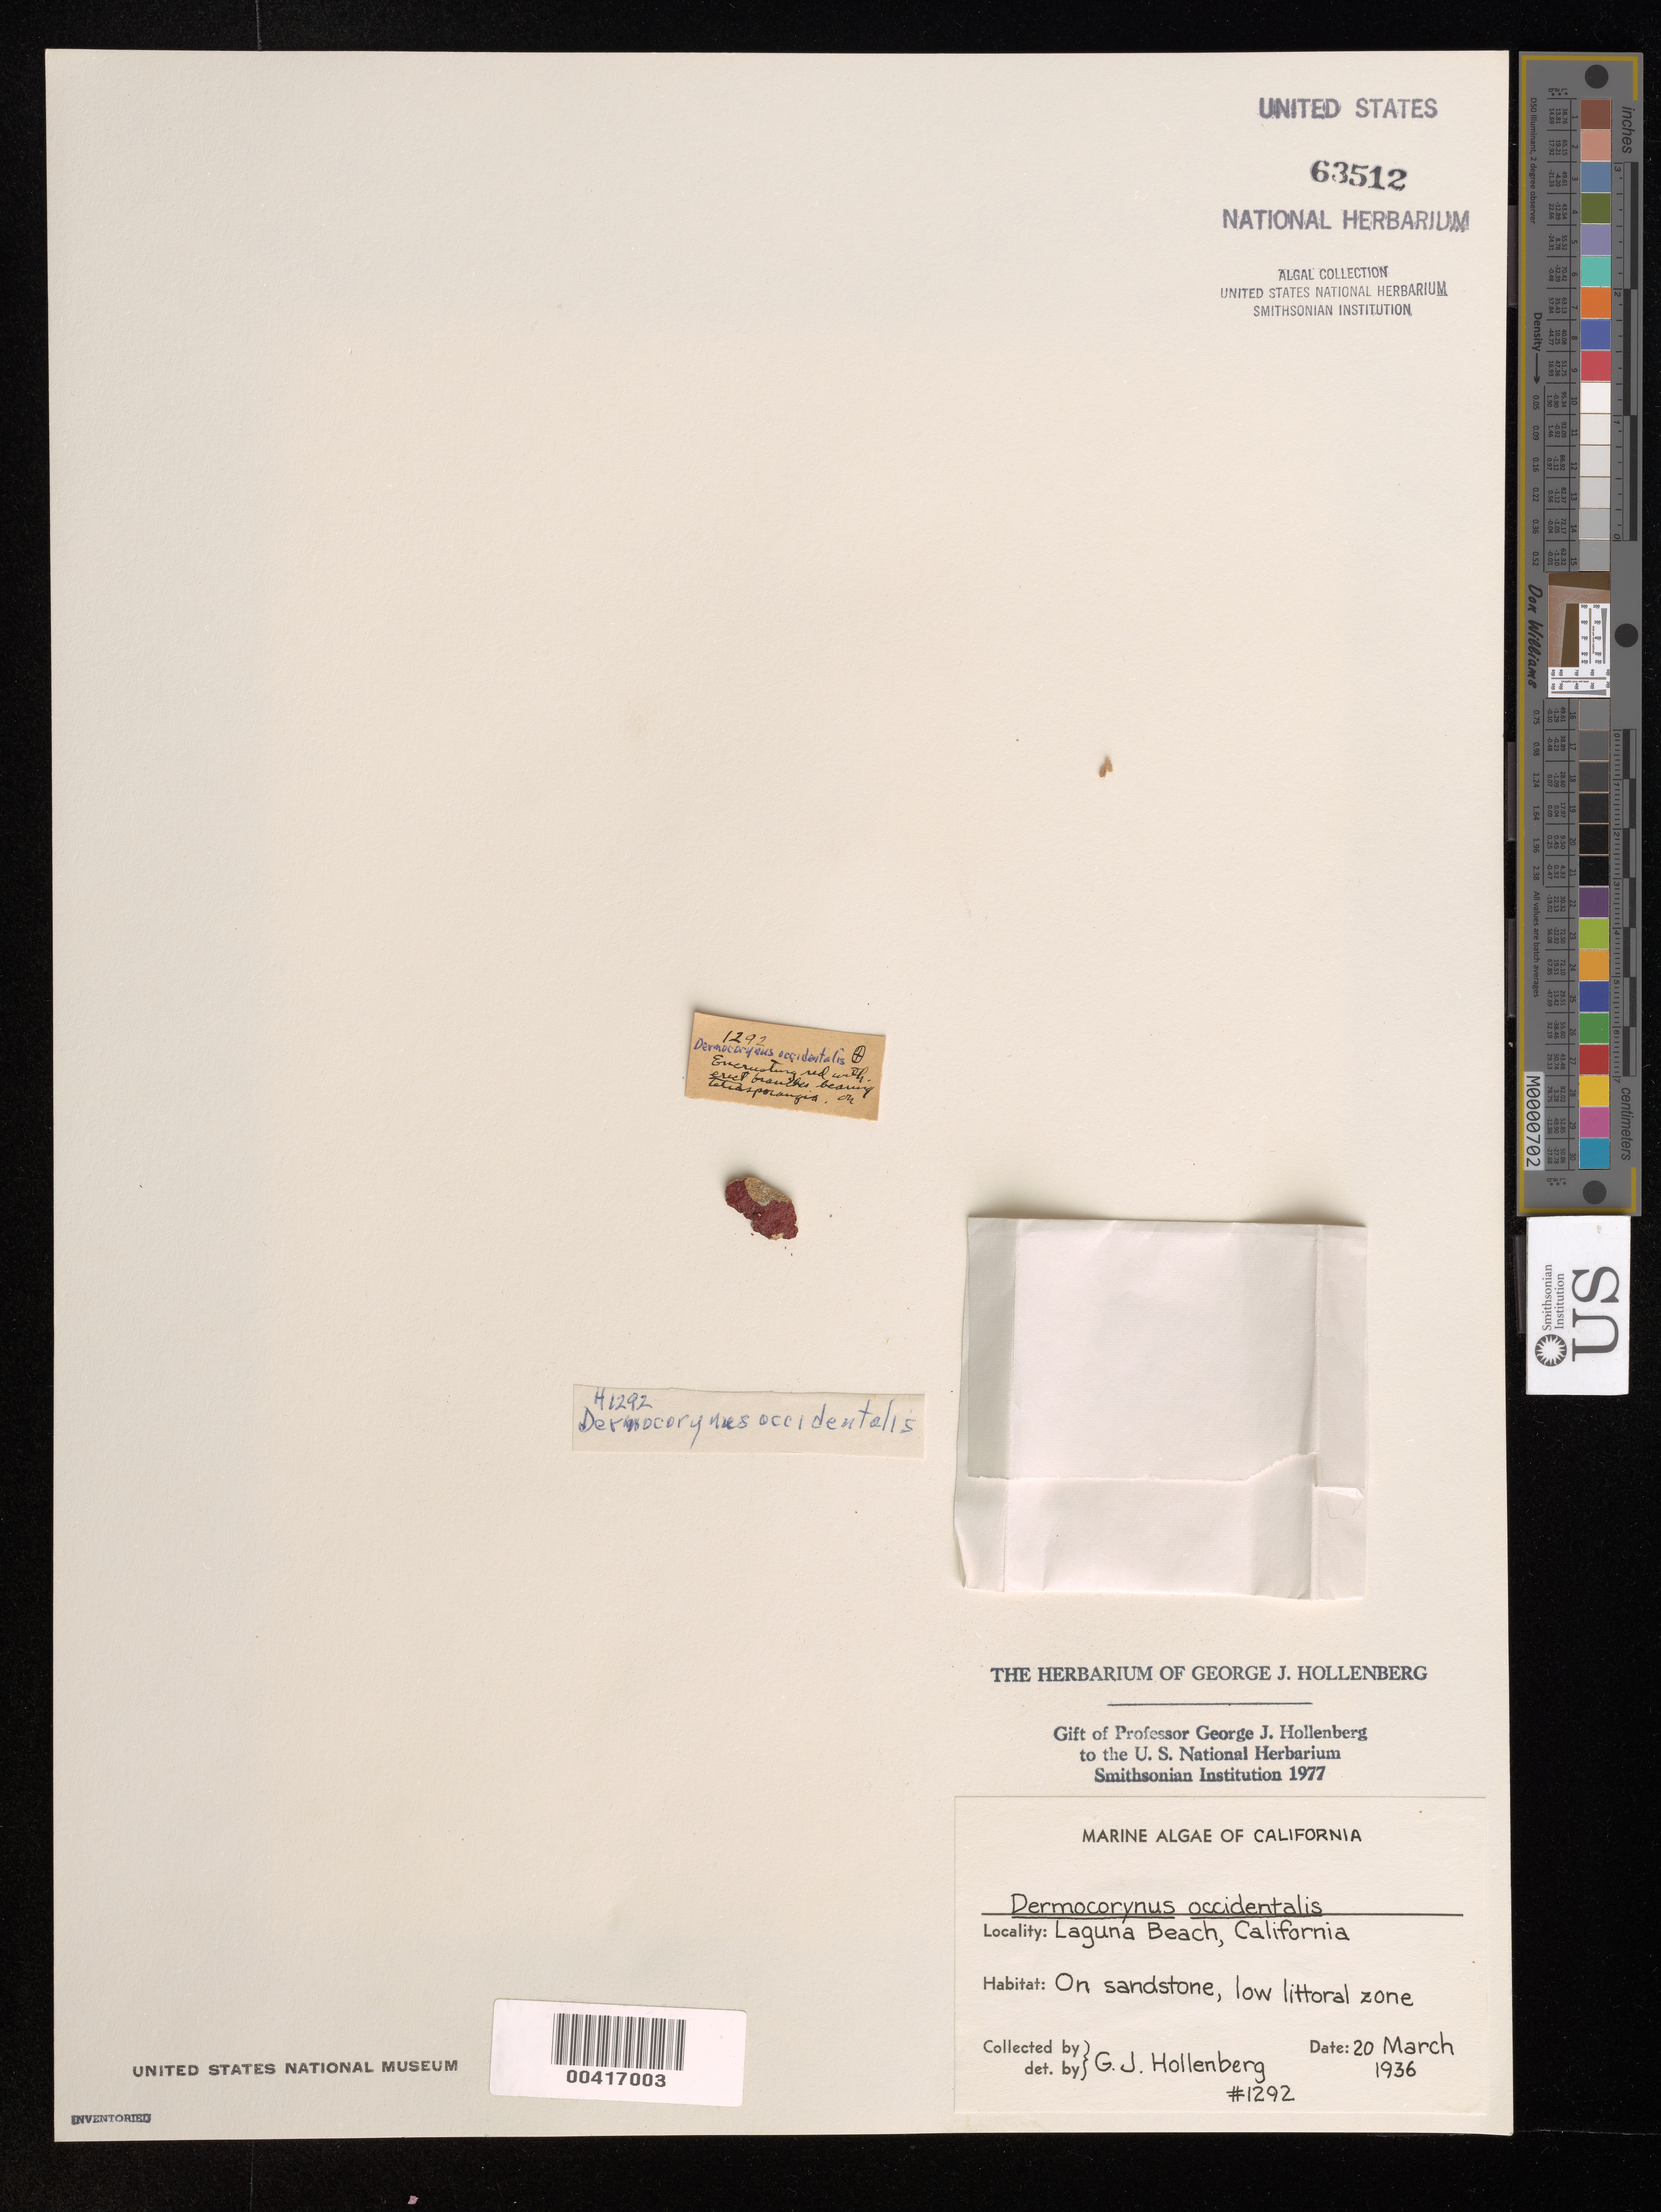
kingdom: Plantae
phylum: Rhodophyta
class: Florideophyceae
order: Halymeniales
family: Halymeniaceae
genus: Dermocorynus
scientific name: Dermocorynus occidentalis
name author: Hollenb.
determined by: Hollenberg, George J.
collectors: G. Hollenberg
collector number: GJH 1292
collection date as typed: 20 Mar 1936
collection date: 1936-03-20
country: United States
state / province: California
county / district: Orange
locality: Laguna Beach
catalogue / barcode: US 63512